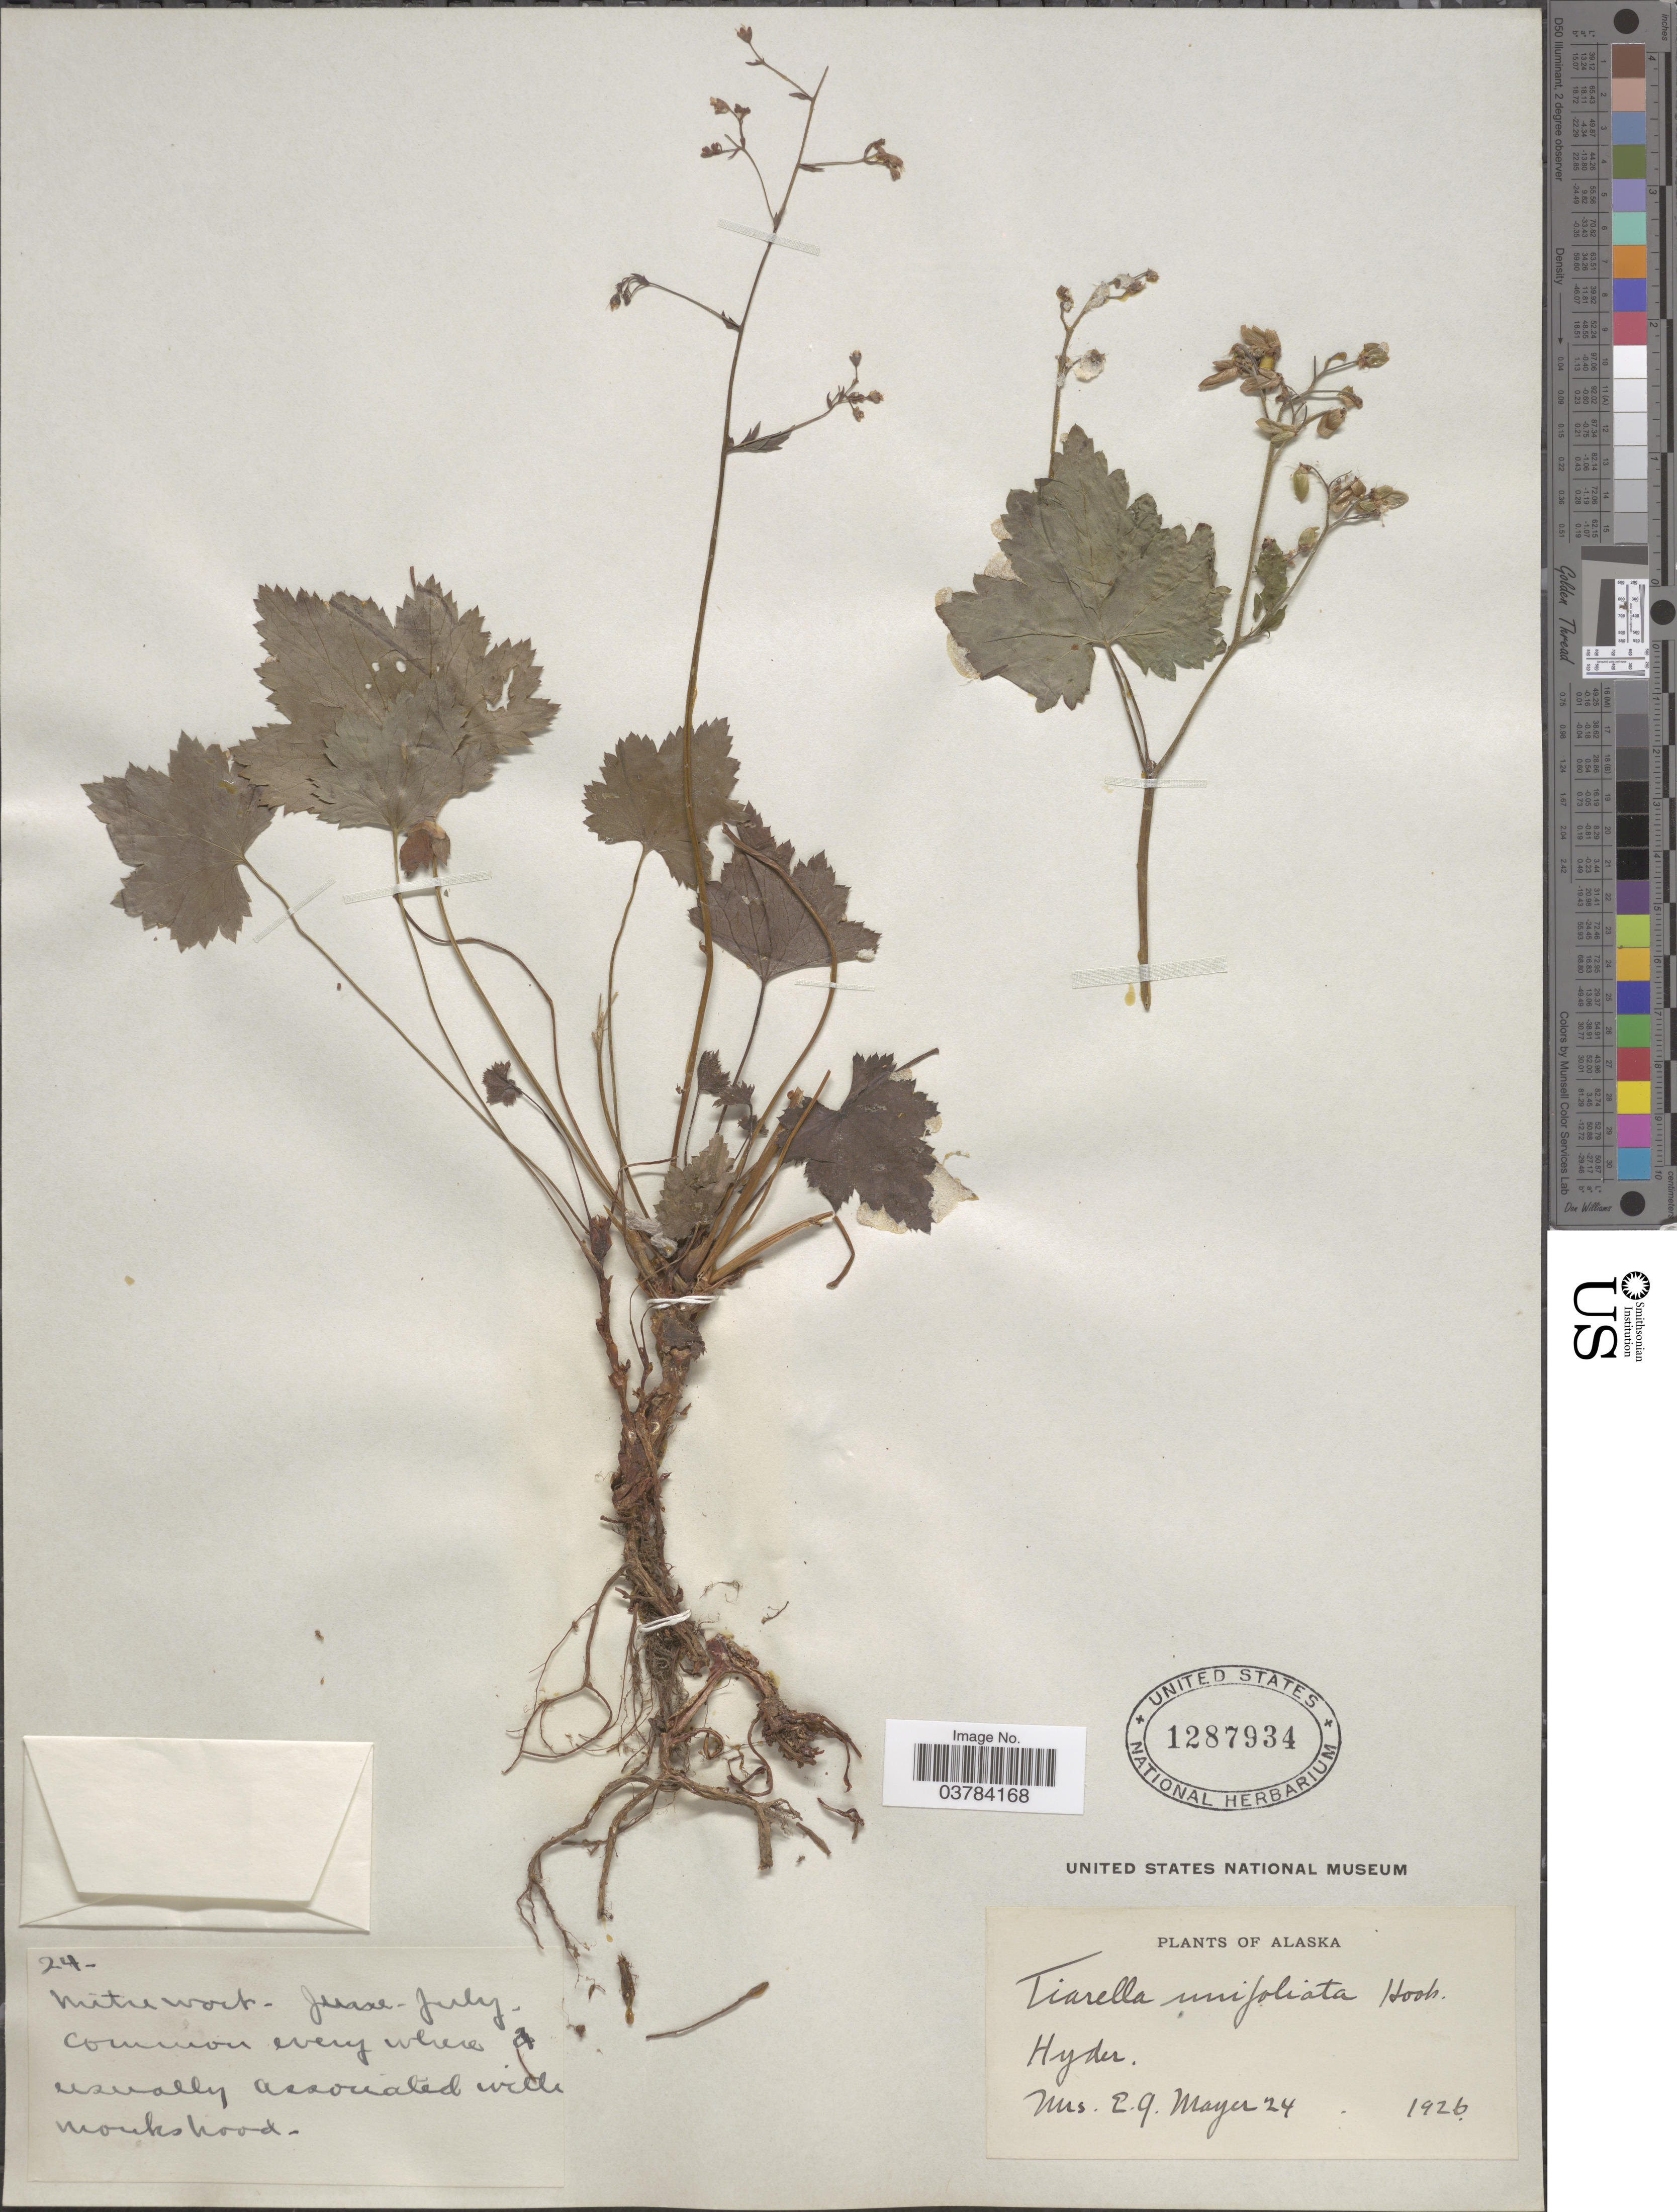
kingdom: Plantae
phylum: Tracheophyta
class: Magnoliopsida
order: Saxifragales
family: Saxifragaceae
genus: Tiarella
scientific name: Tiarella unifoliata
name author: Hook.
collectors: E. Mayer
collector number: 24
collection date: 1926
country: United States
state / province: Alaska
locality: Hyder.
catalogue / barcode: US 1287934